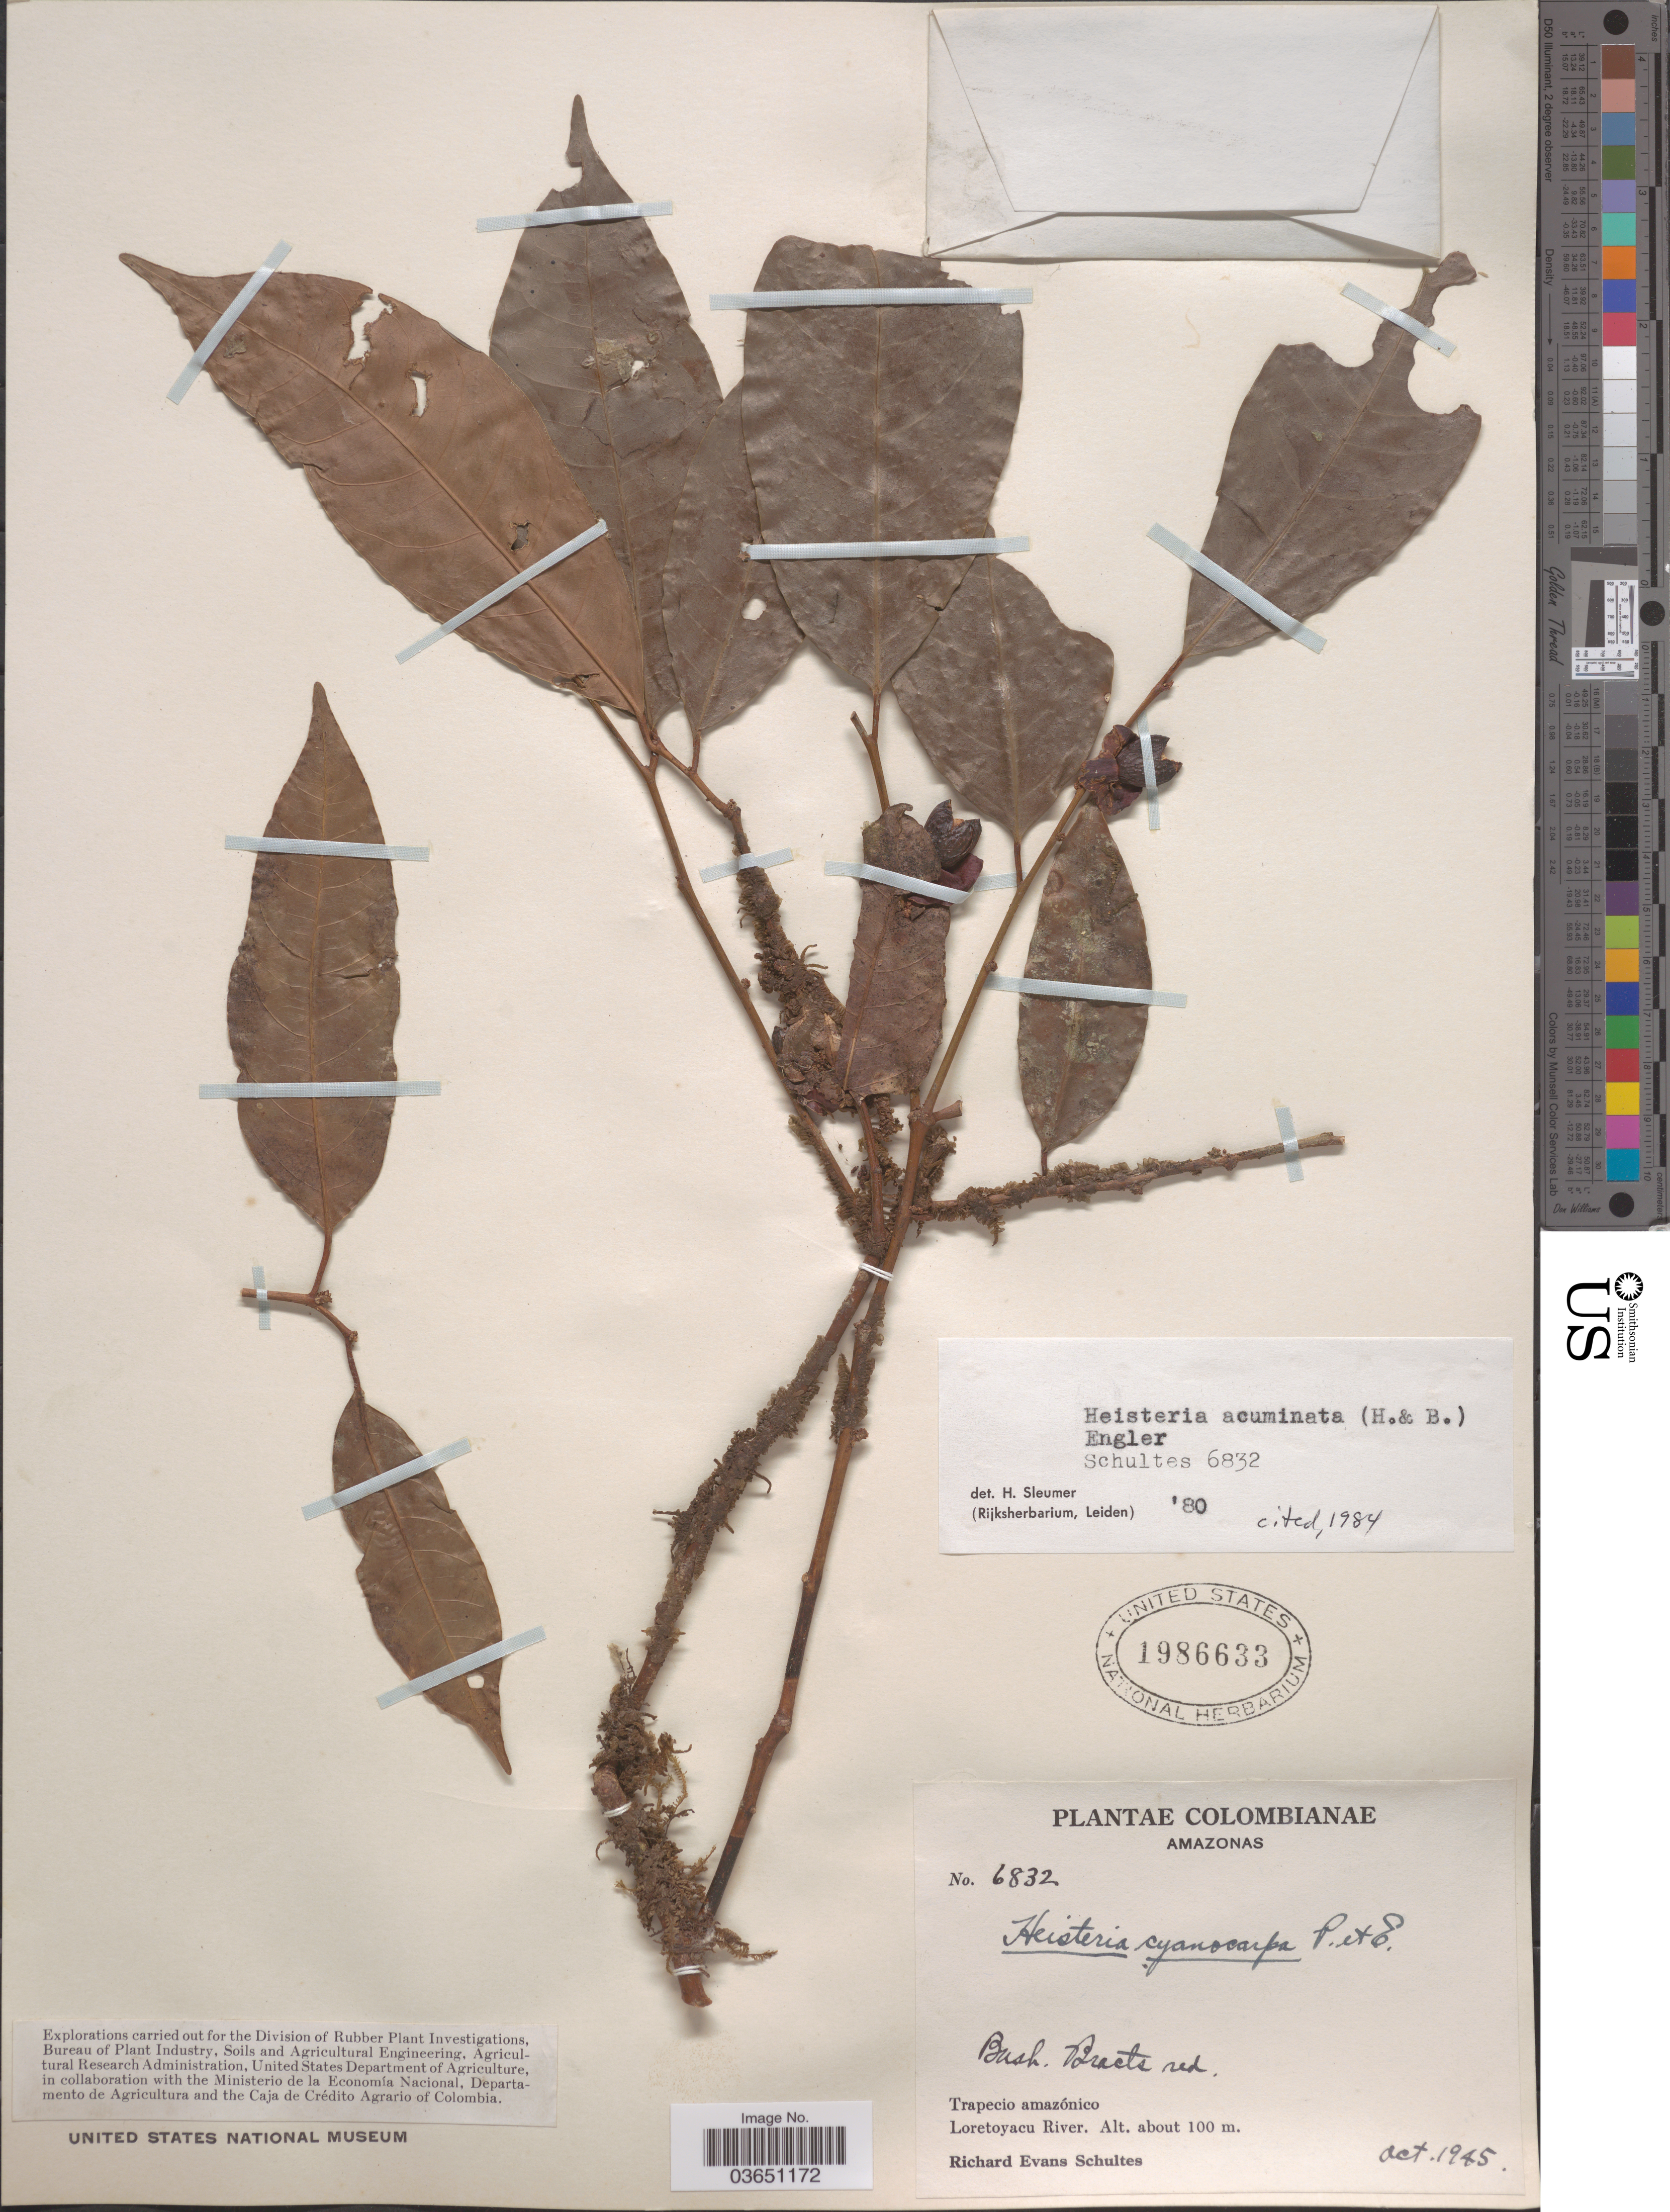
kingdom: Plantae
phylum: Tracheophyta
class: Magnoliopsida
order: Santalales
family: Erythropalaceae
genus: Heisteria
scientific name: Heisteria acuminata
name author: (Humb. & Bonpl.) Engl.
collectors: R. E. Schultes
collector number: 6832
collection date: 1945-10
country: Colombia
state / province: Amazônas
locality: Trapecio amazónico. Loretoyacu River.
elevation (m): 100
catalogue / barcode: US 1986633